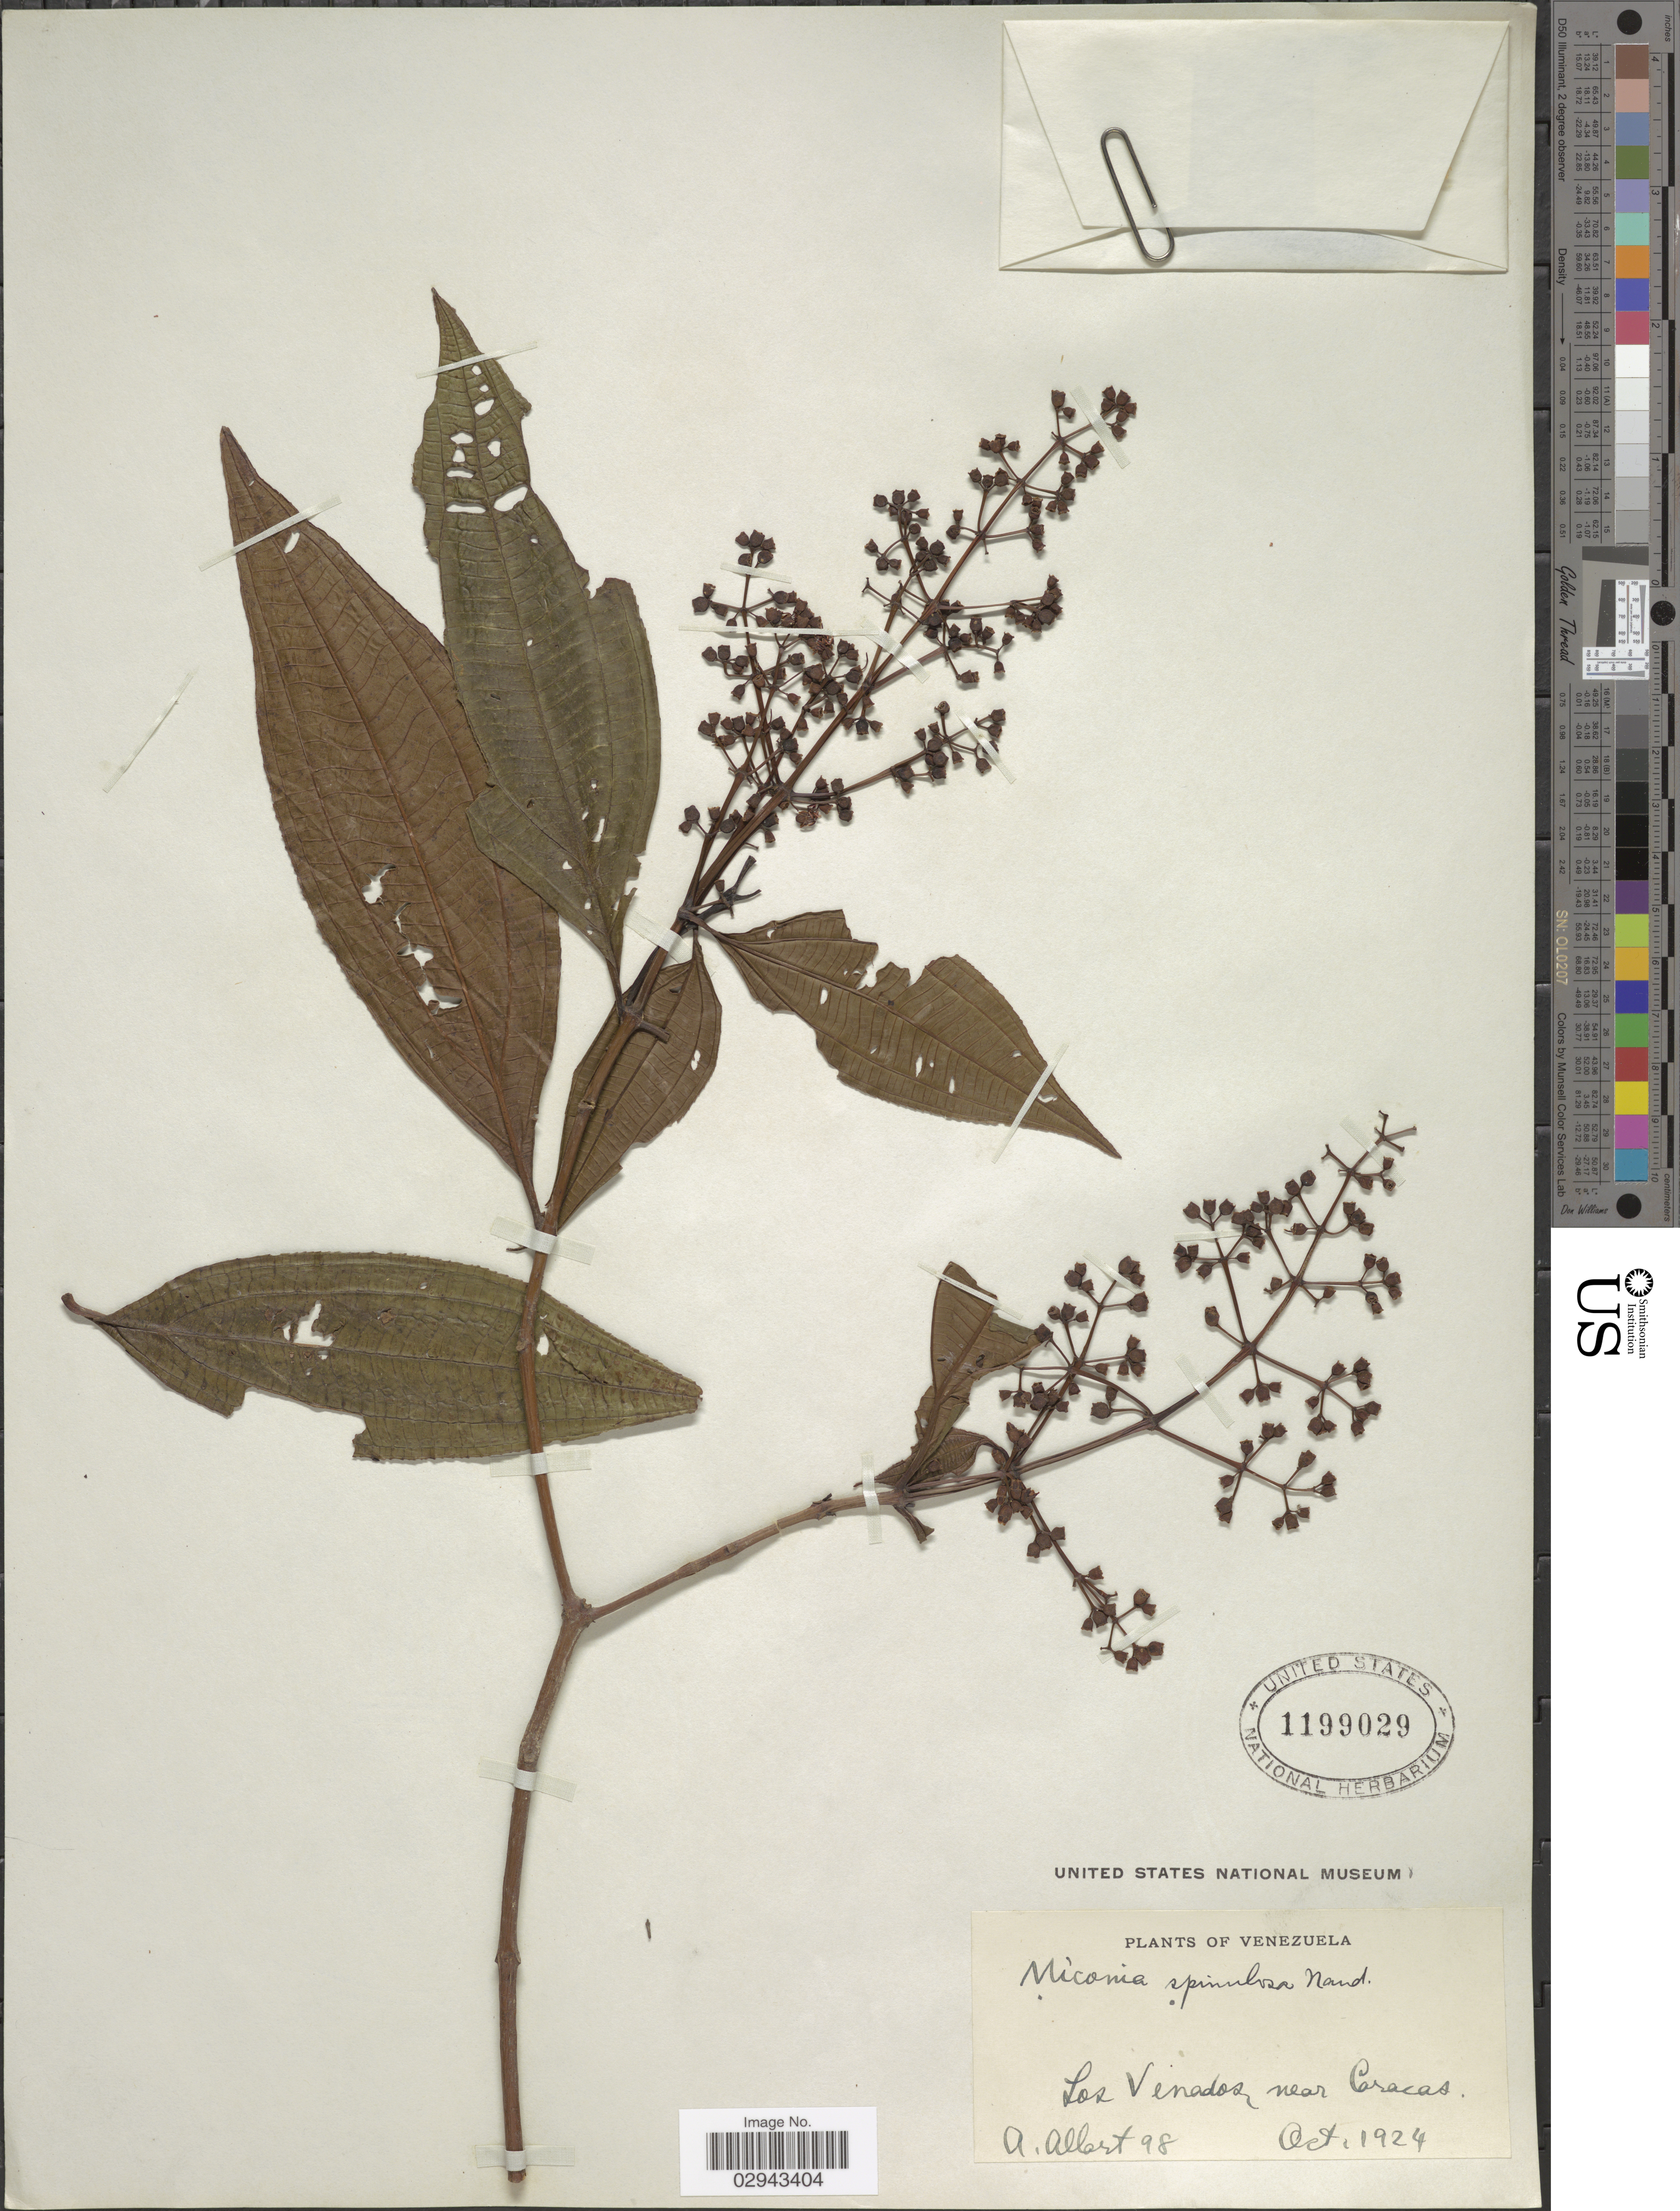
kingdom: Plantae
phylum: Tracheophyta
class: Magnoliopsida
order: Myrtales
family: Melastomataceae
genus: Miconia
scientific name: Miconia spinulosa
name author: Naudin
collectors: A. Allart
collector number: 98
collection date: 1924-10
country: Venezuela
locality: Los Venados near Caracas.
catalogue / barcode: US 1199029